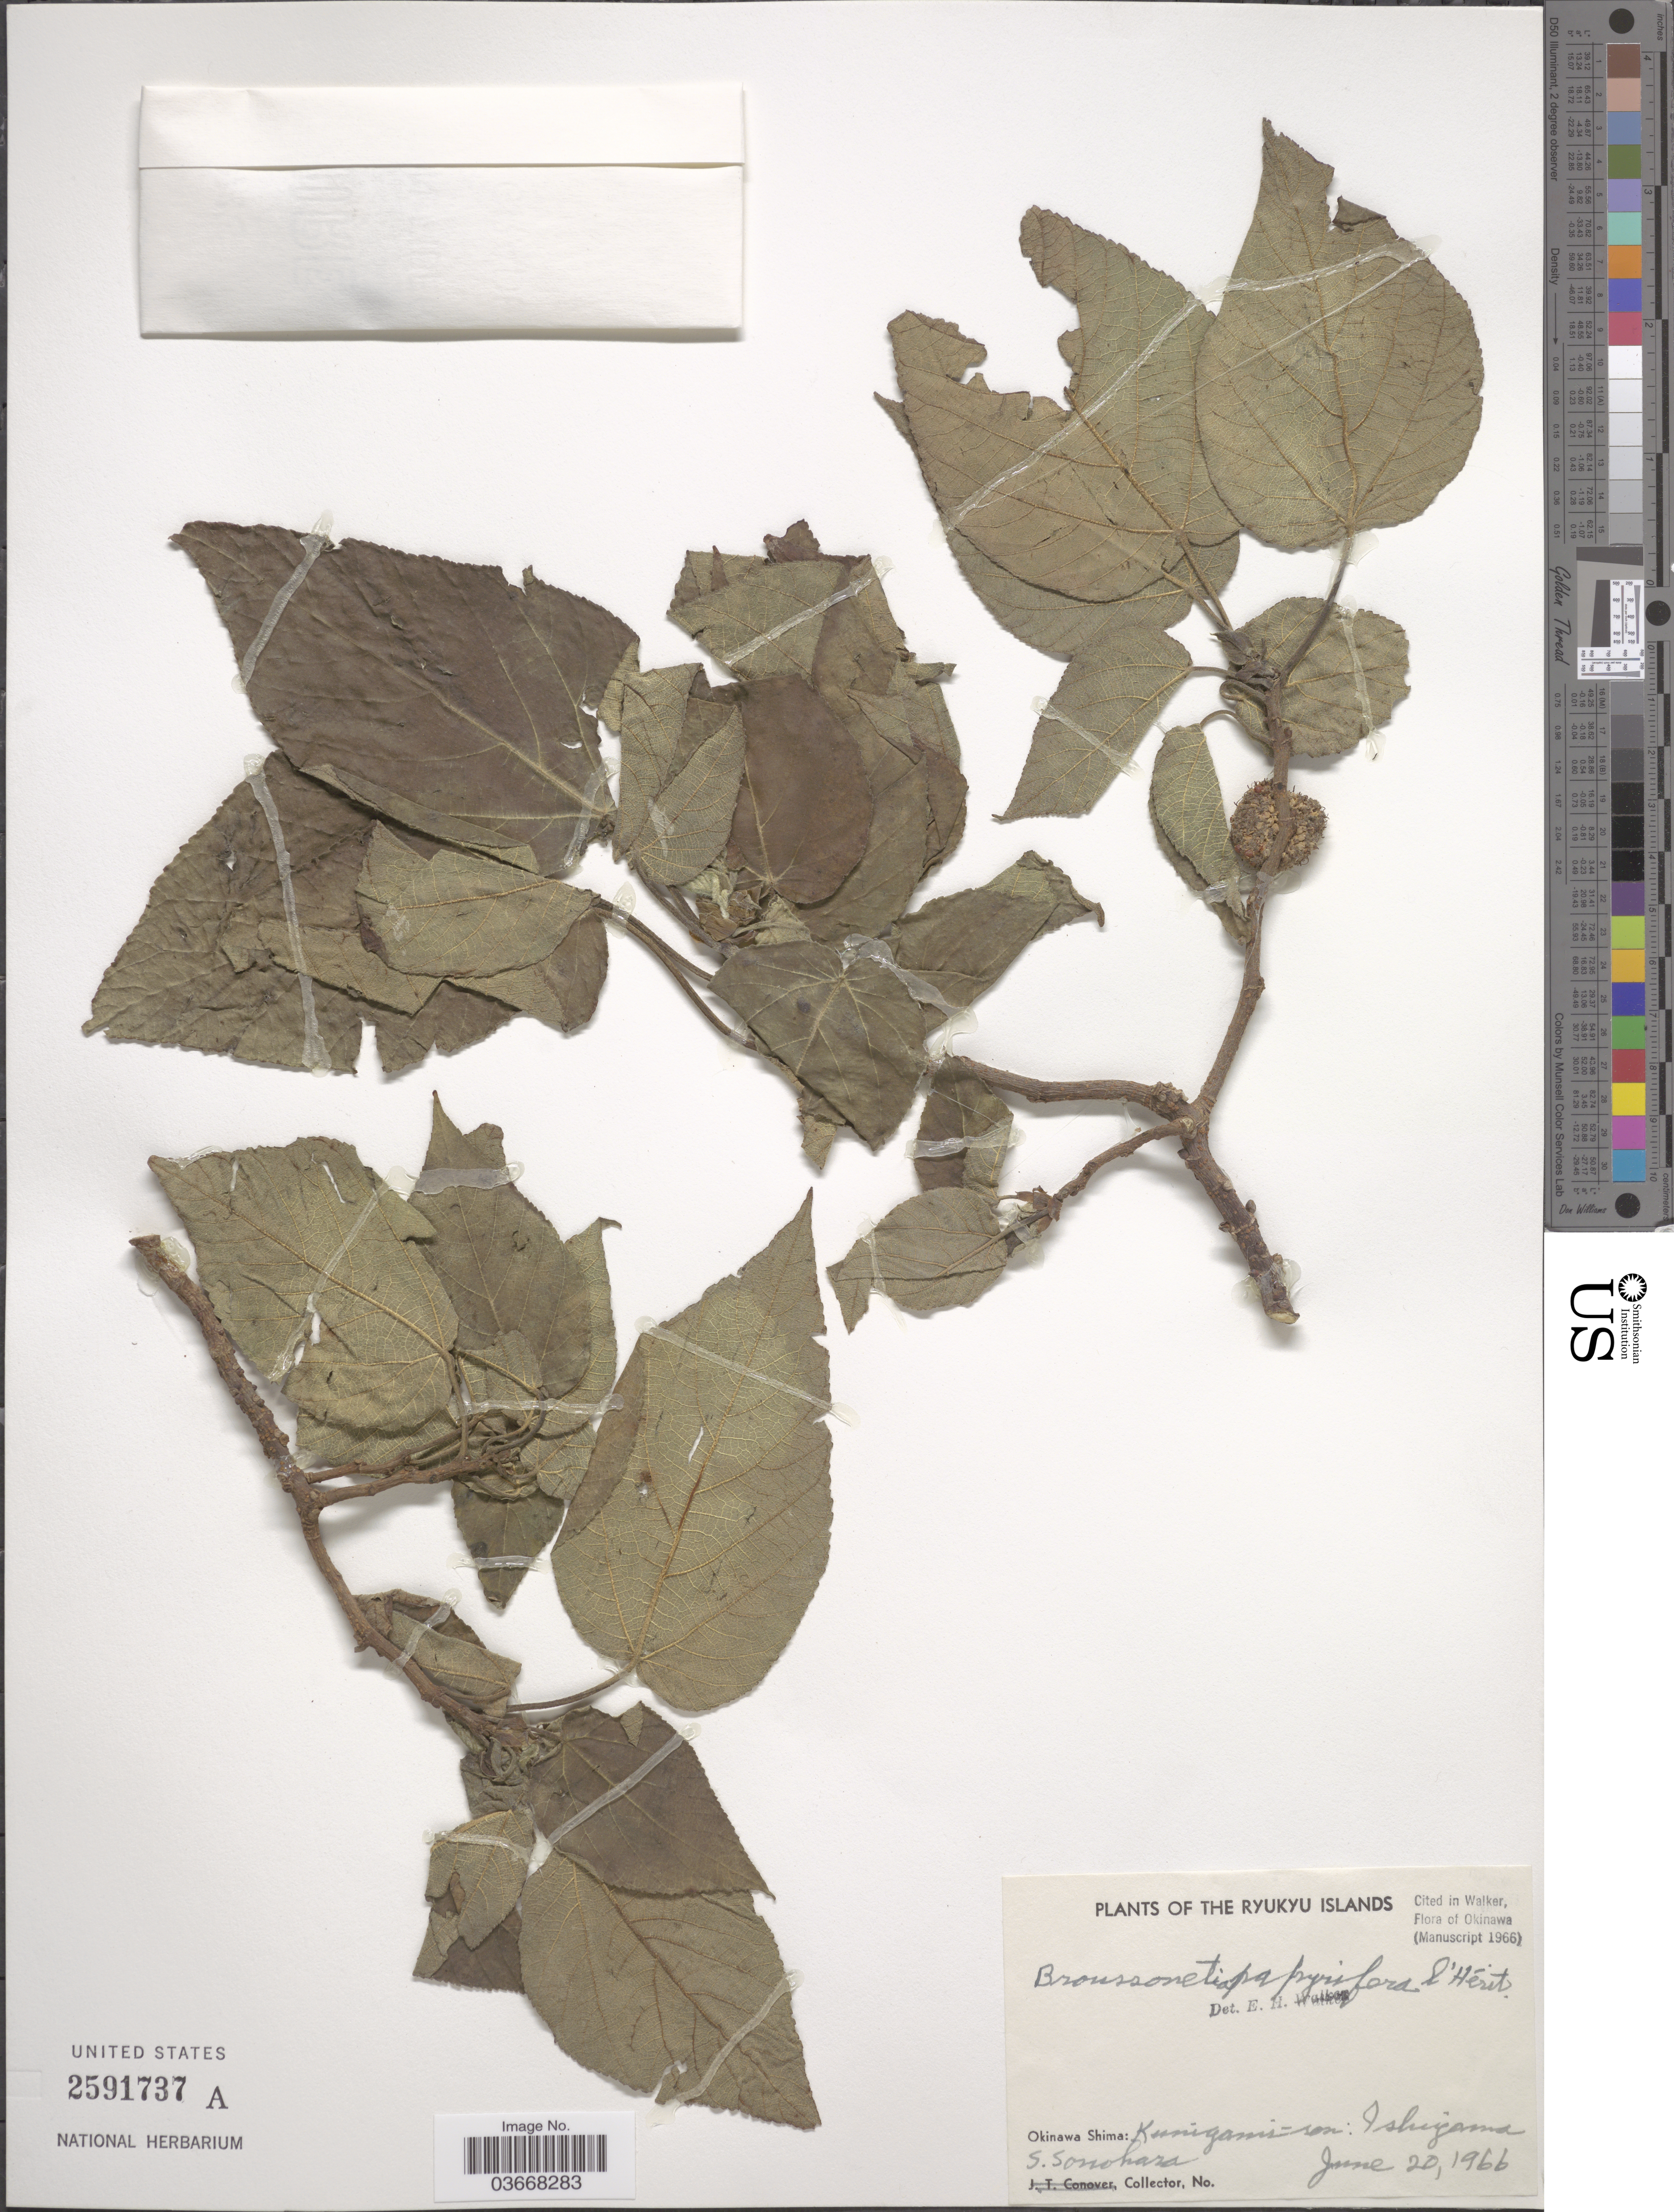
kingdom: Plantae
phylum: Tracheophyta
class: Magnoliopsida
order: Rosales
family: Moraceae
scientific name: Broussoneta papyrifera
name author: (L.) L'Hér. ex Vent.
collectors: S. Sonohara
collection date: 1966-06-20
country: Japan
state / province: Okinawa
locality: The Ryukyu Islands. Okinawa Shima: Kunigami-son: Ishiyama.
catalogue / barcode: US 2591737A